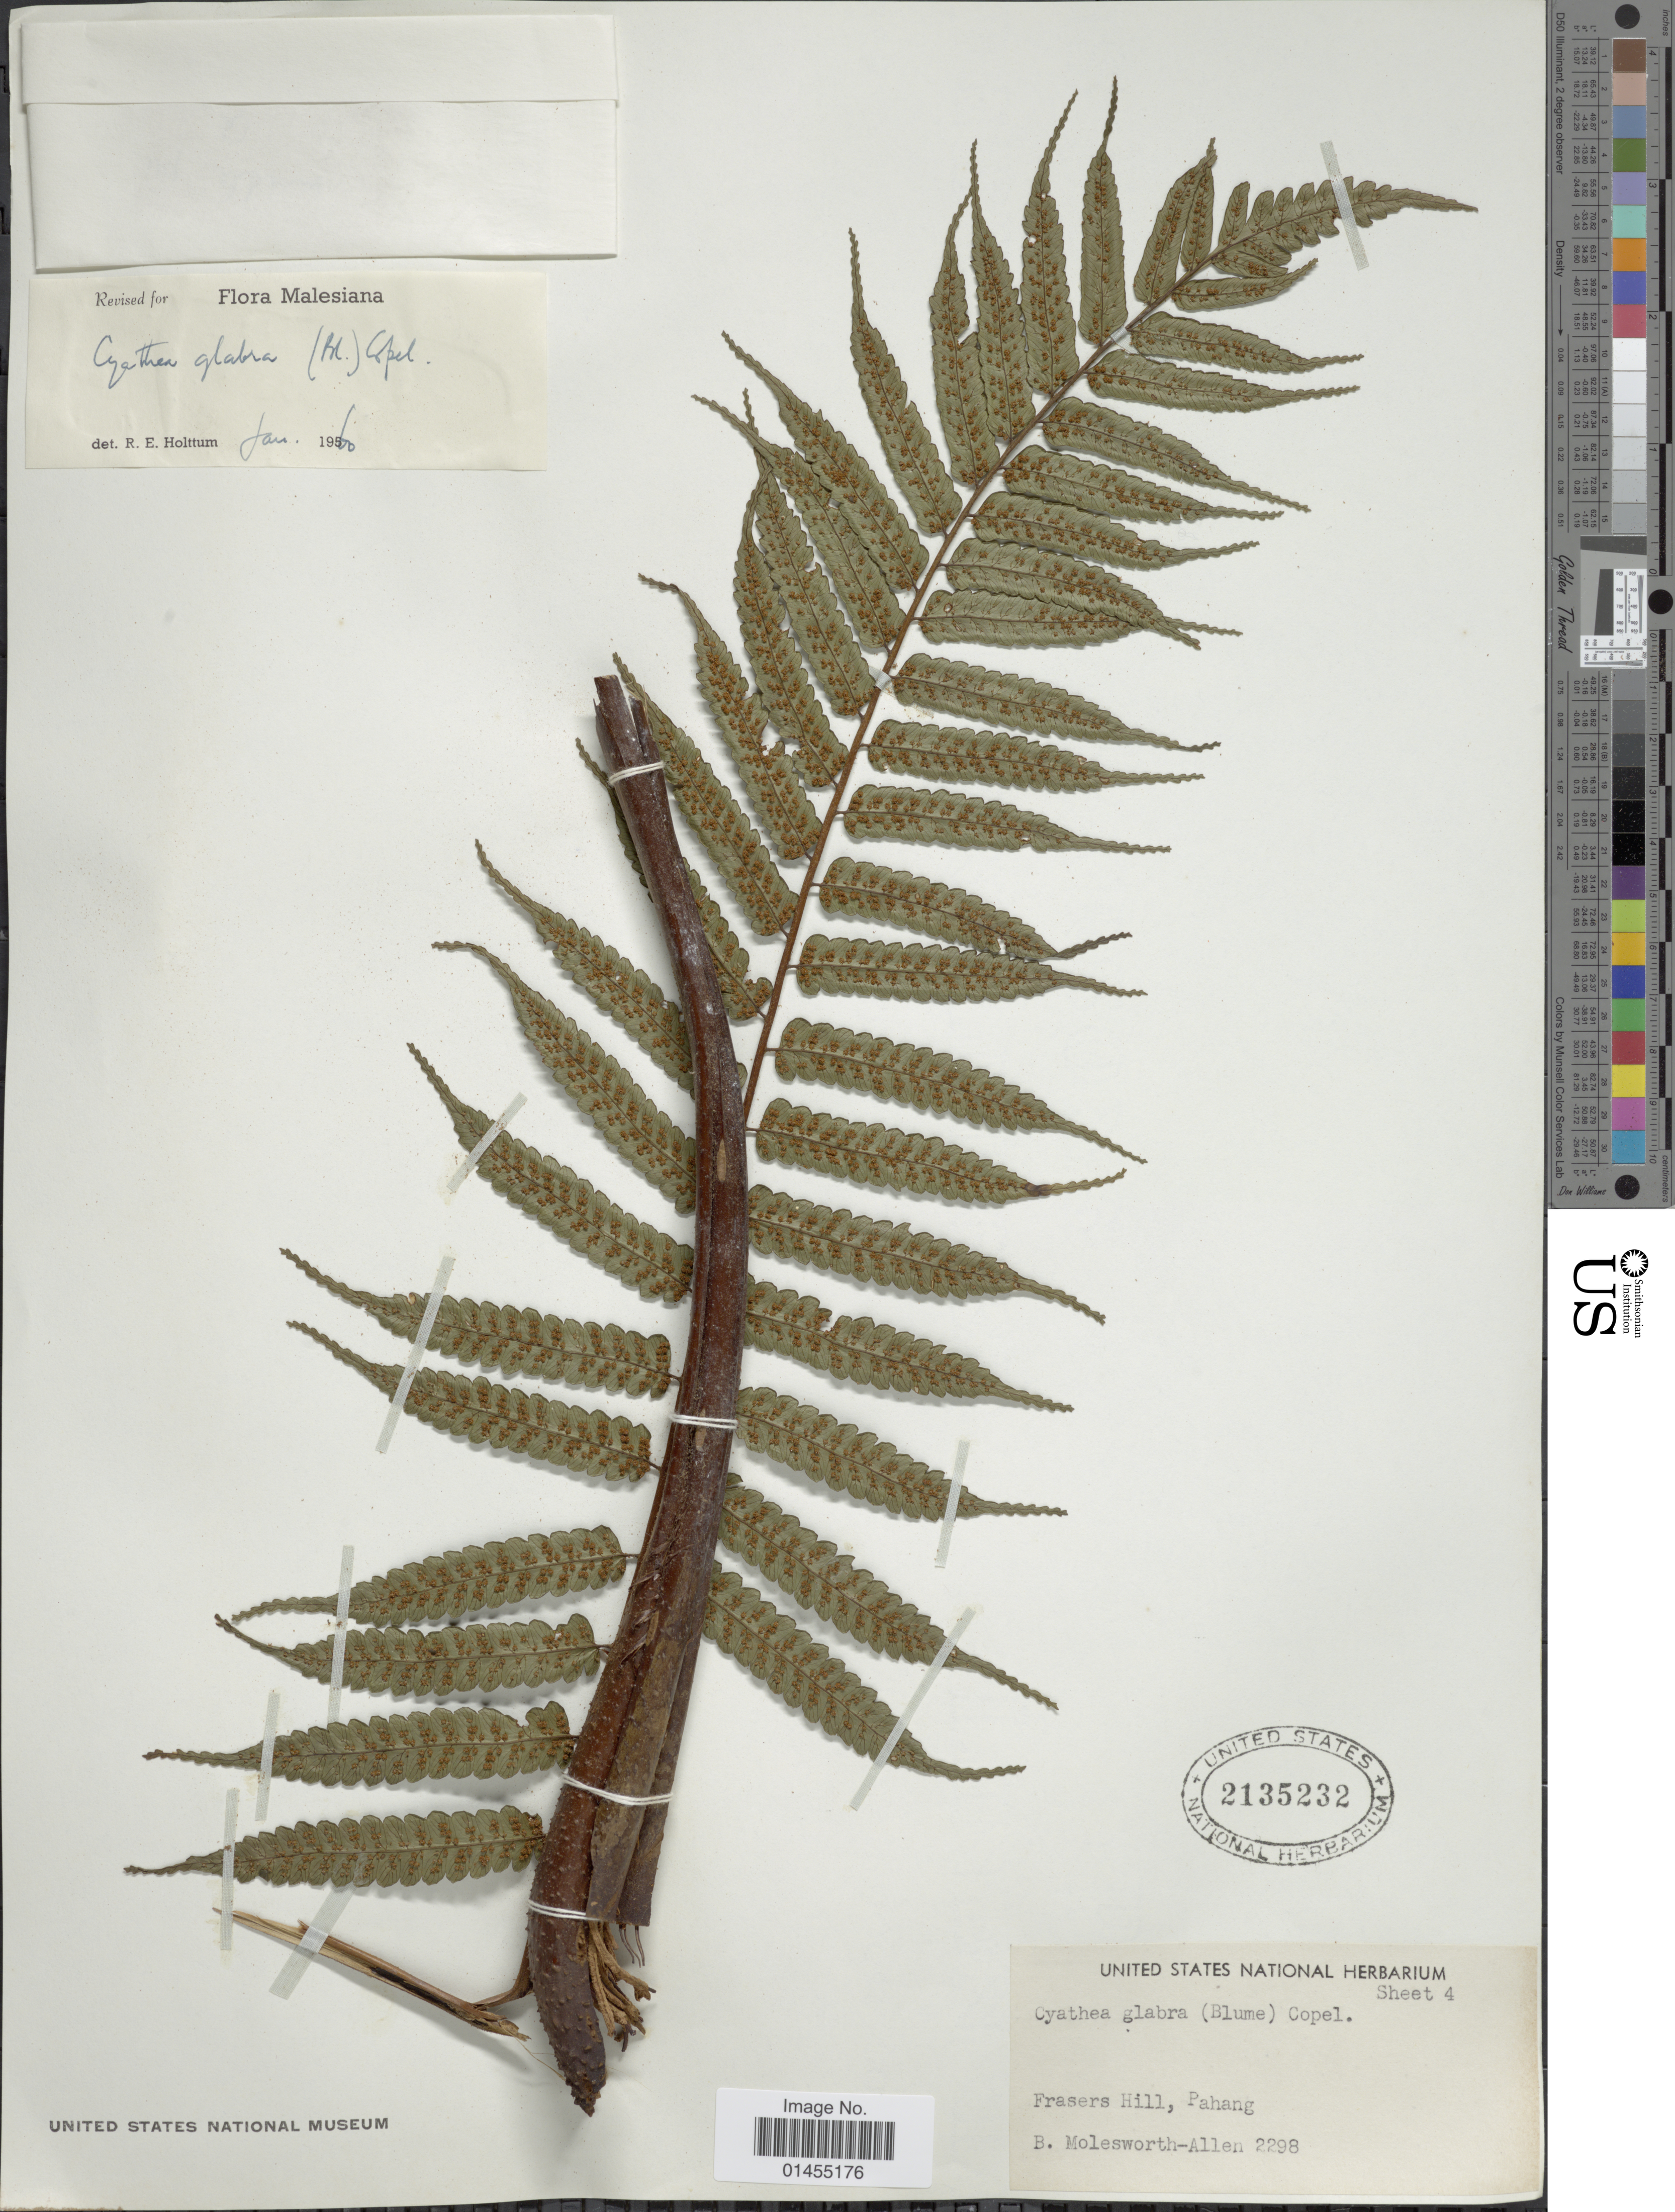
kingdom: Plantae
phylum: Tracheophyta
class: Polypodiopsida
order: Cyatheales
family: Cyatheaceae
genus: Alsophila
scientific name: Alsophila glabra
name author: (Blume) Hook.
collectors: B. E. G. Molesworth-Allen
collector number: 2298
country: Malaysia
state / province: Pahang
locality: Frasers Hill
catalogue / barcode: US 2135232